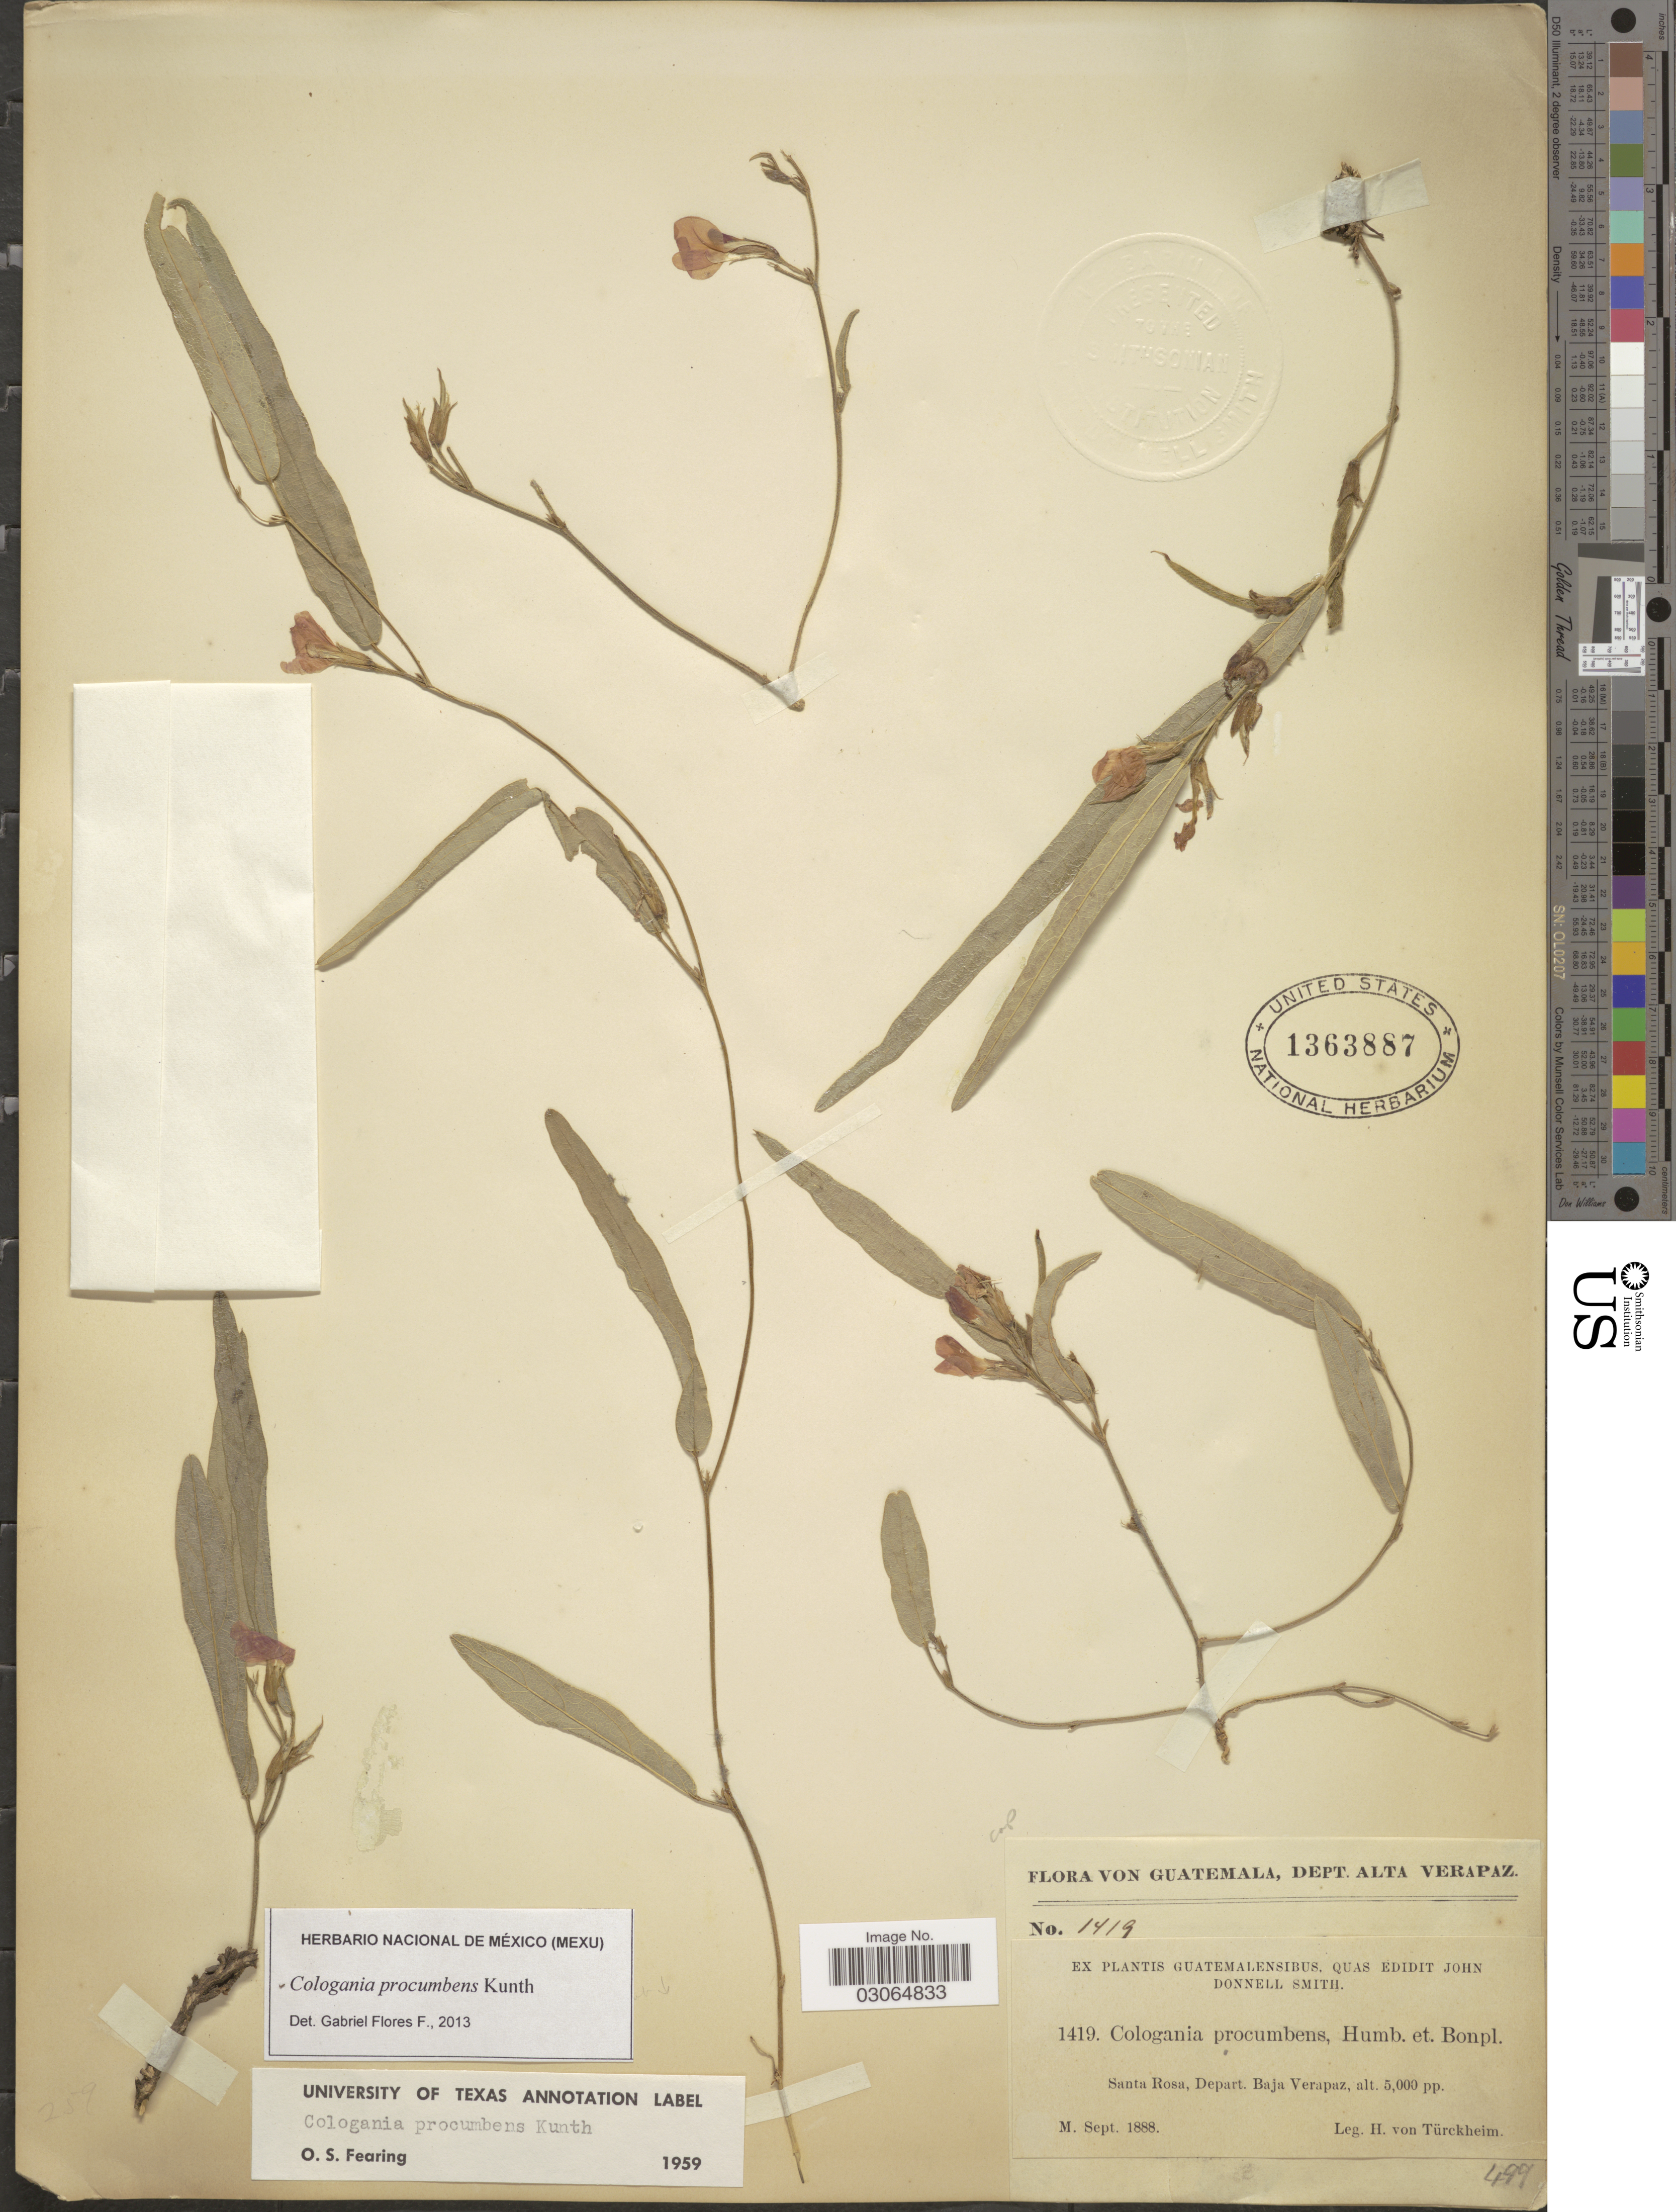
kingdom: Plantae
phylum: Tracheophyta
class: Magnoliopsida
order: Fabales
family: Fabaceae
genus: Cologania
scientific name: Cologania procumbens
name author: Kunth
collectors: H. von Türckheim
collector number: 1419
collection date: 1888-09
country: Guatemala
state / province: Baja Verapaz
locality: Santa Rosa, Depart. Baja Verapaz.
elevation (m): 1524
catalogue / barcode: US 1363887